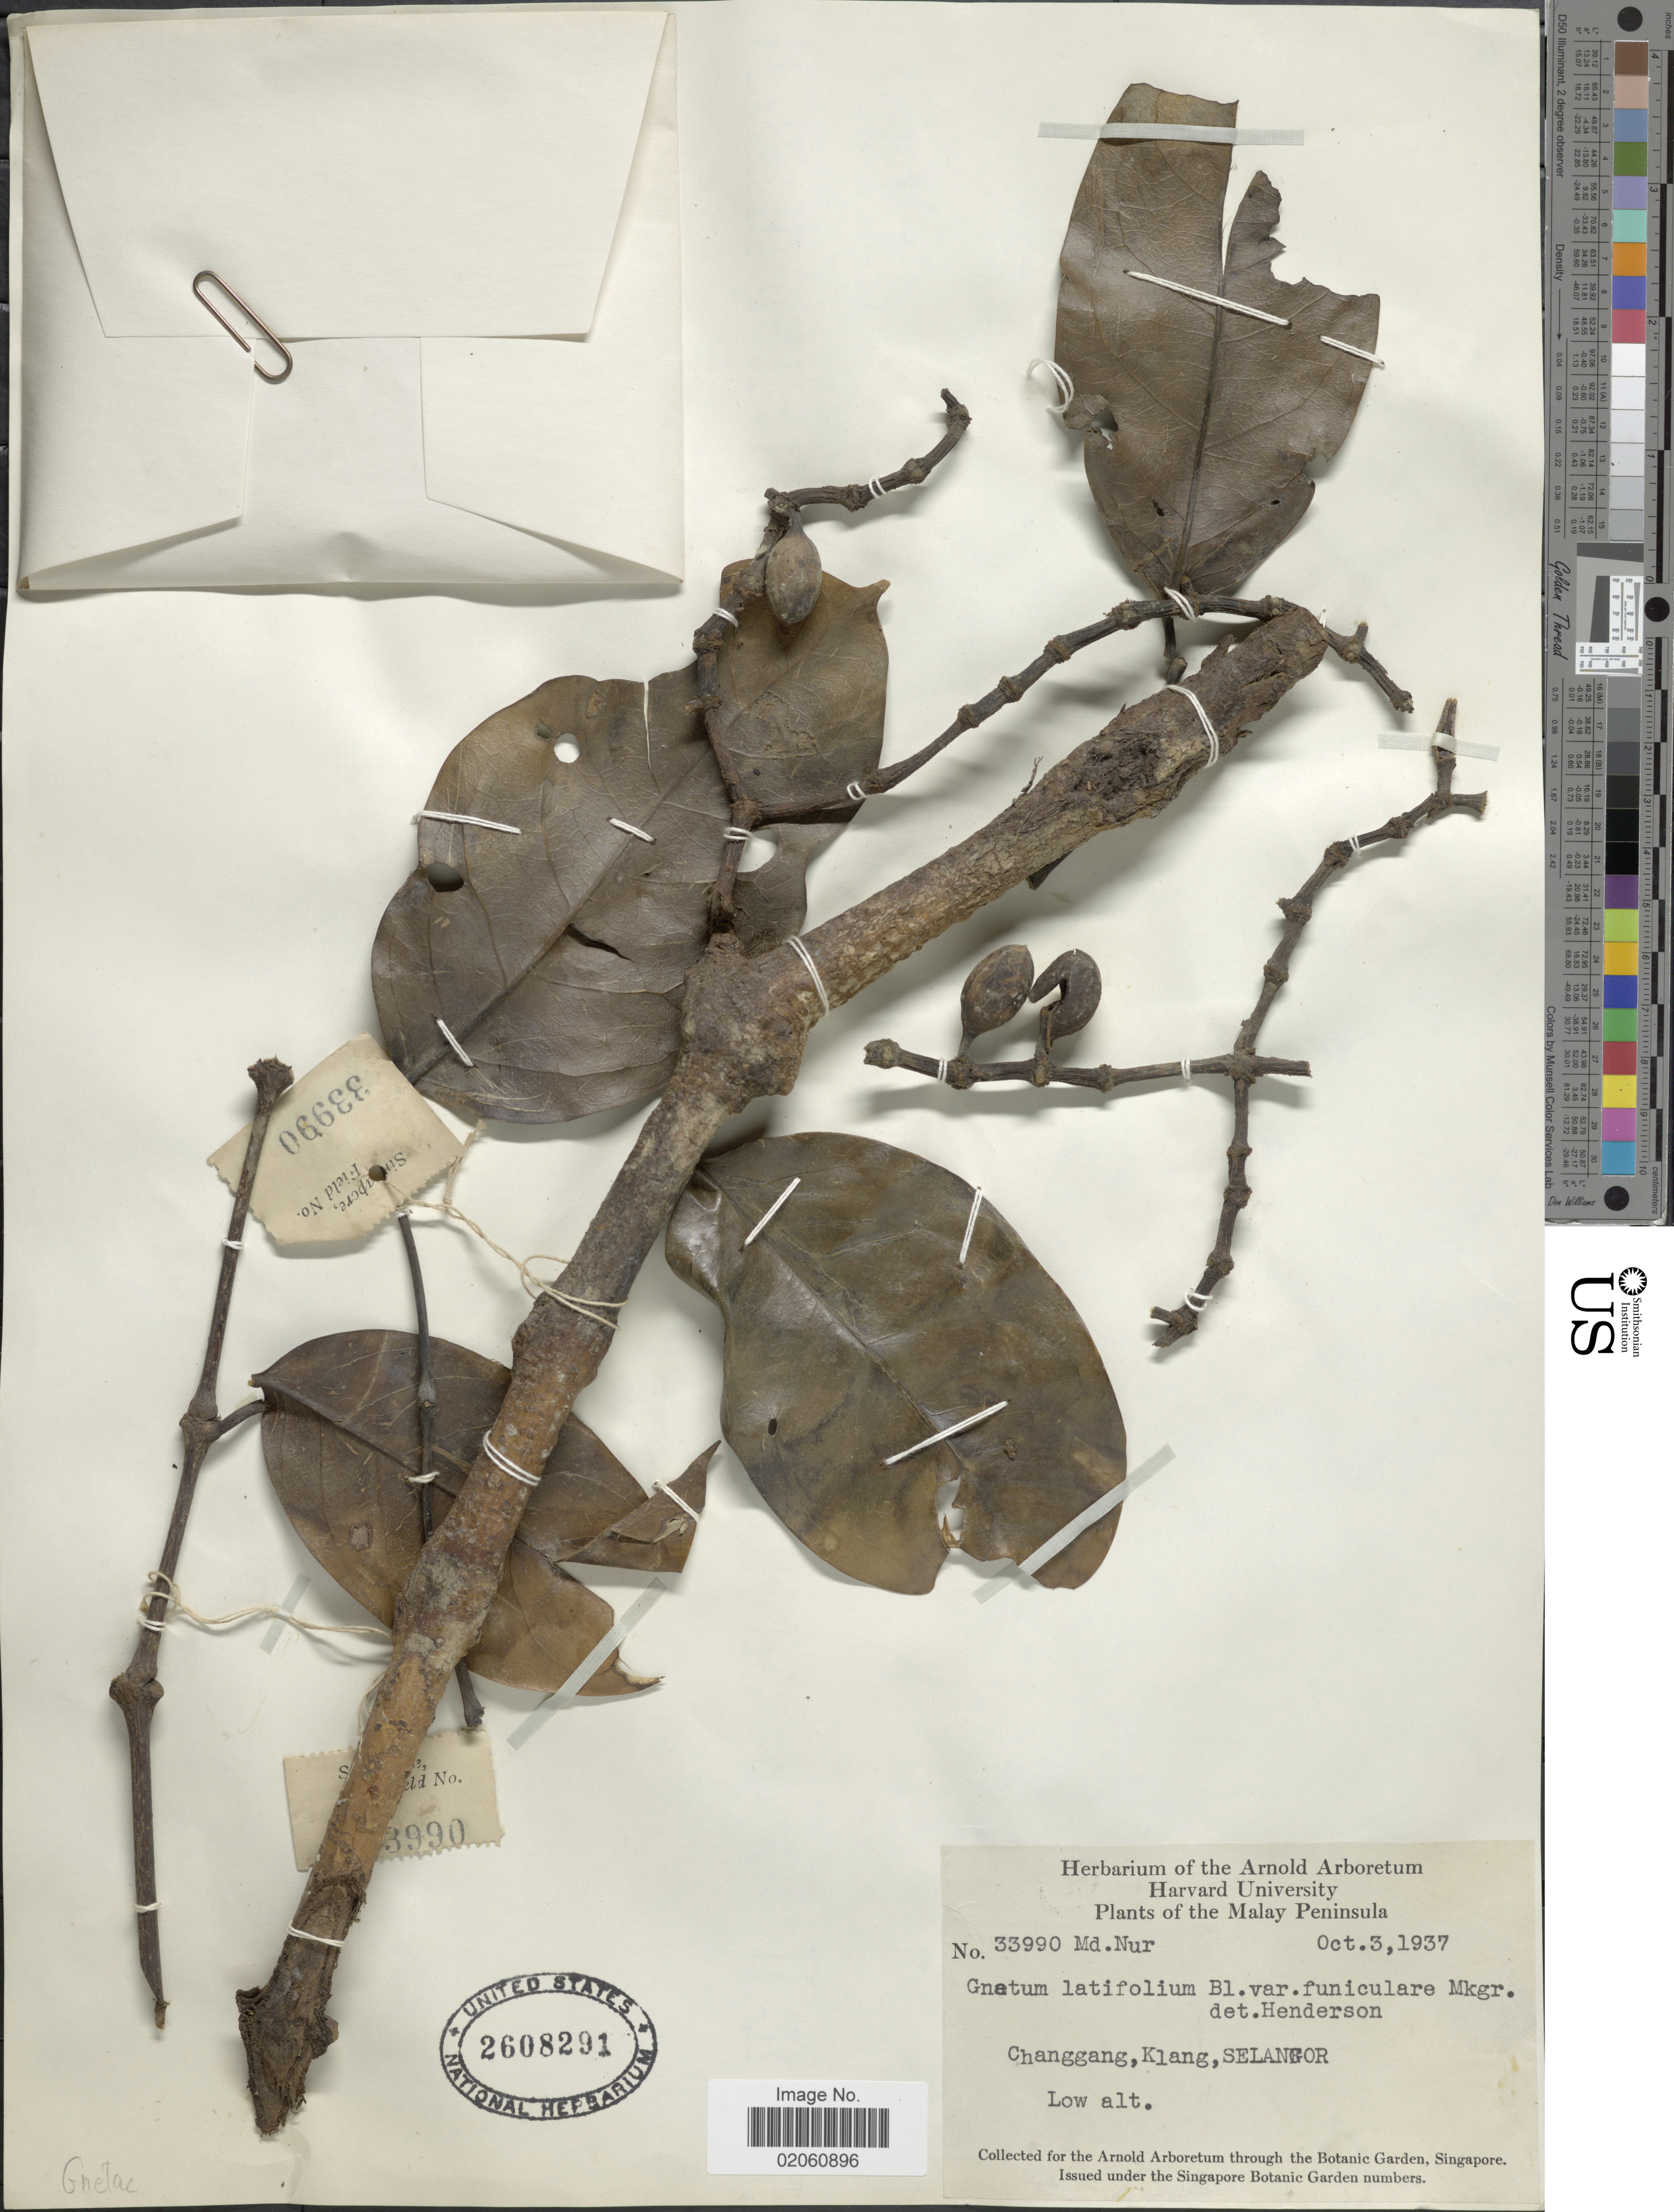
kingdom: Plantae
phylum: Tracheophyta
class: Gnetopsida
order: Gnetales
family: Gnetaceae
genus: Gnetum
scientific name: Gnetum indicum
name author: (Lour.) Merr.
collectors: M. Nur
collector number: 33990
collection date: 1937-10-03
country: Malaysia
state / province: Selangor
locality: The Malay Peninsula, Changgang, Klang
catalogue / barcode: US 2608291